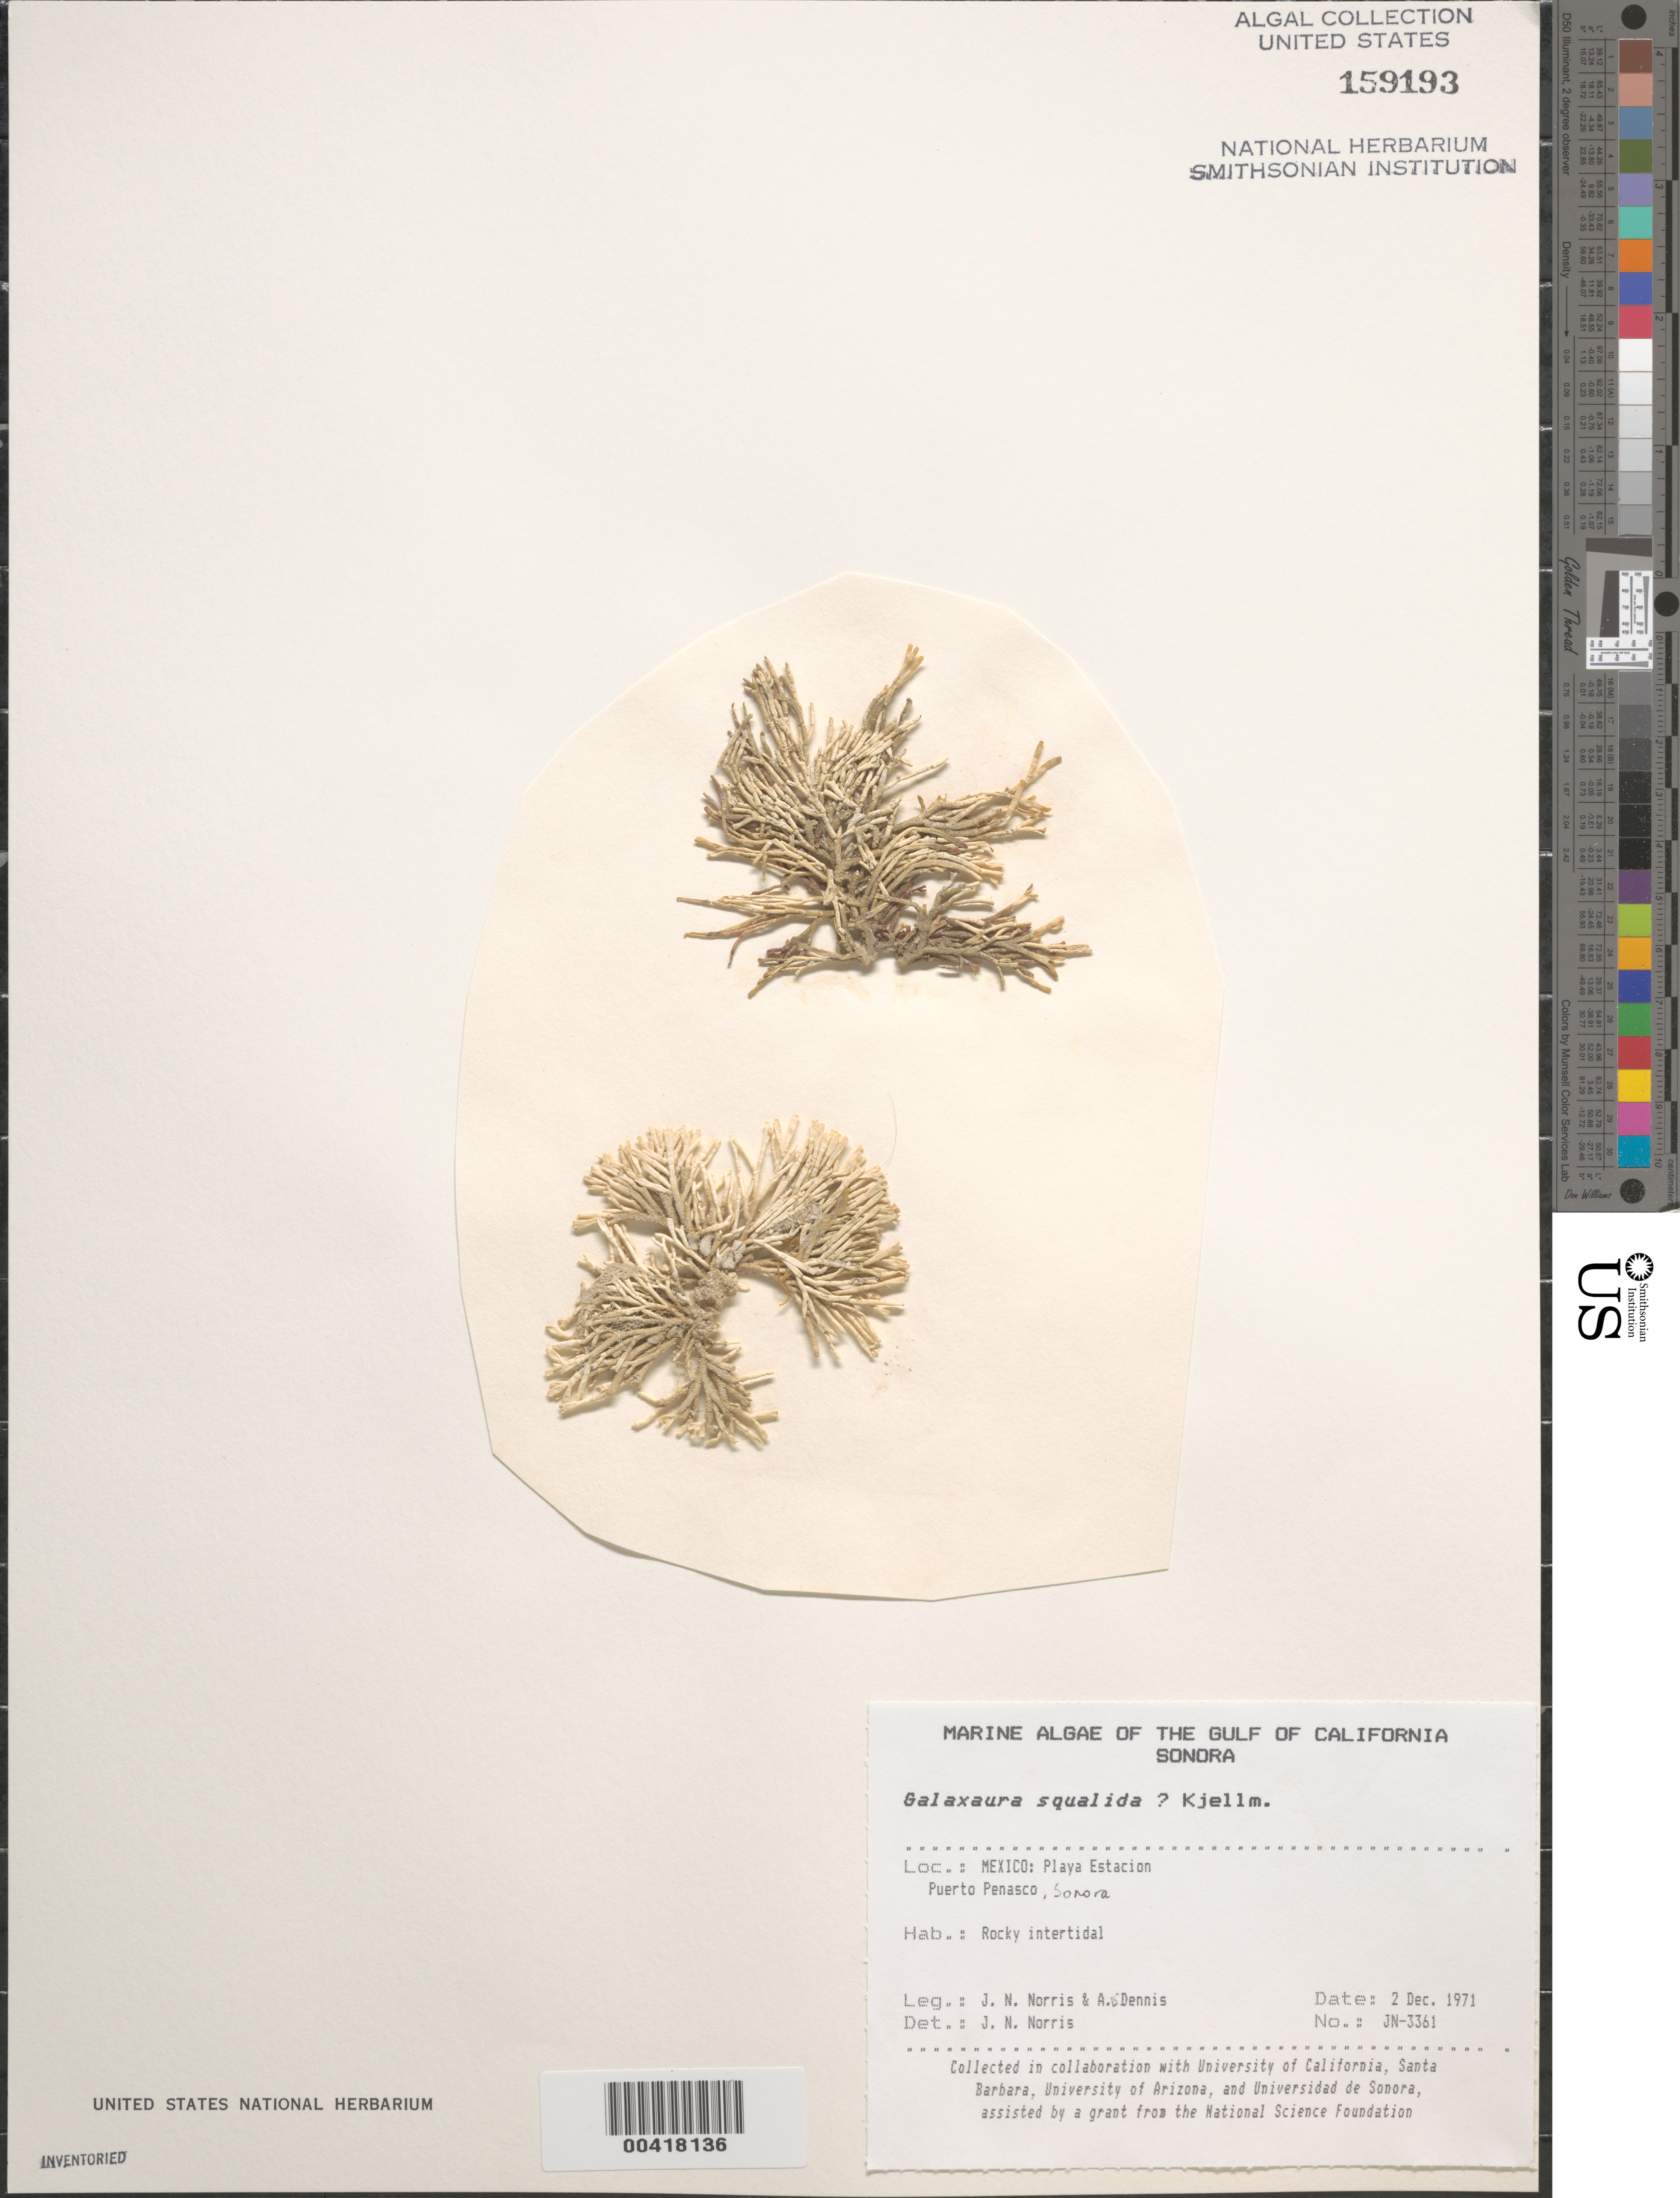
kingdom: Plantae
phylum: Rhodophyta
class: Florideophyceae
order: Nemaliales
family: Galaxauraceae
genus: Galaxaura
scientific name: Galaxaura rugosa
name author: (Ellis & Sol.) J.V.Lamouroux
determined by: Algae name updating Project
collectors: J. N. Norris & A. Dennis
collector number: JN-3361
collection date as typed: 02 Dec 1971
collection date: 1971-12-02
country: Mexico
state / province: Sonora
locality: Playa Estacion, Puerto Penasco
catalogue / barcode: US 159193